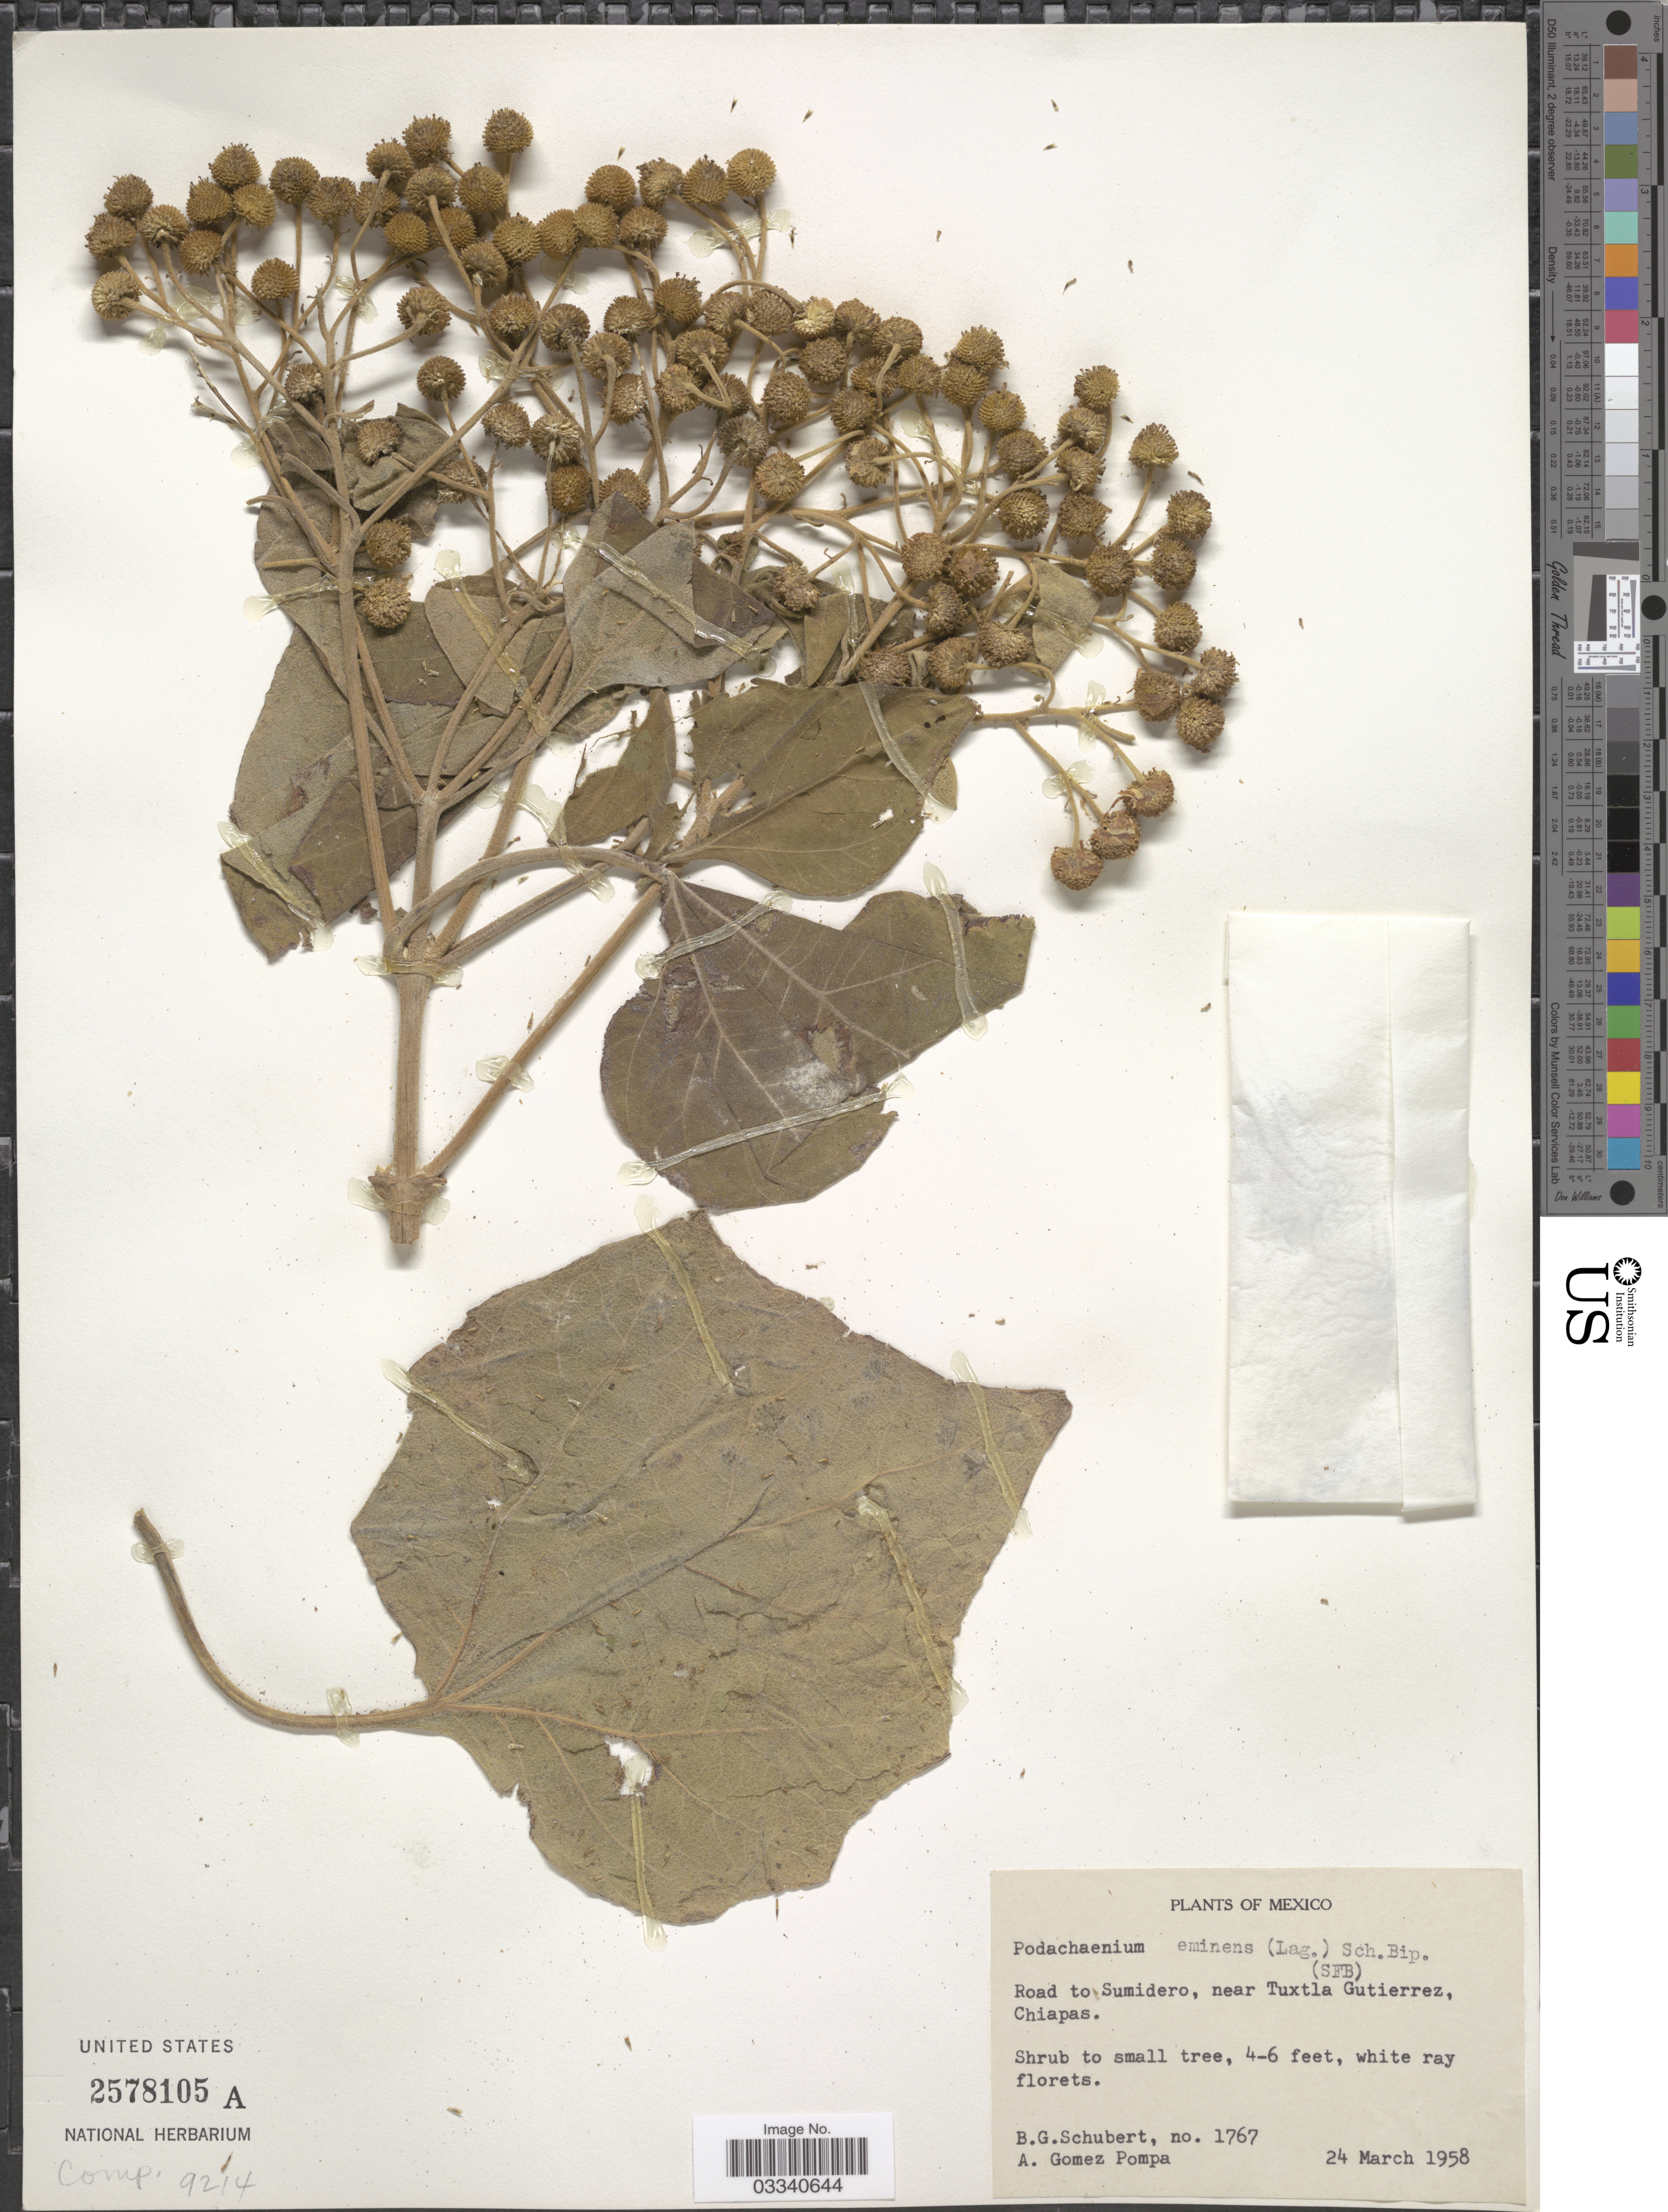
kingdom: Plantae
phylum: Tracheophyta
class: Magnoliopsida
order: Asterales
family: Asteraceae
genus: Podachaenium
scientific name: Podachaenium eminens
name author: (Lag.) Sch. Bip. ex Sch. Bip.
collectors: B. Schubert & A. Gómez Pompa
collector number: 1767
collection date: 1958-03-24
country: Mexico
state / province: Chiapas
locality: Road to Sumidero, near Tuxtla Gutierrez.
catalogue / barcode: US 2578105A